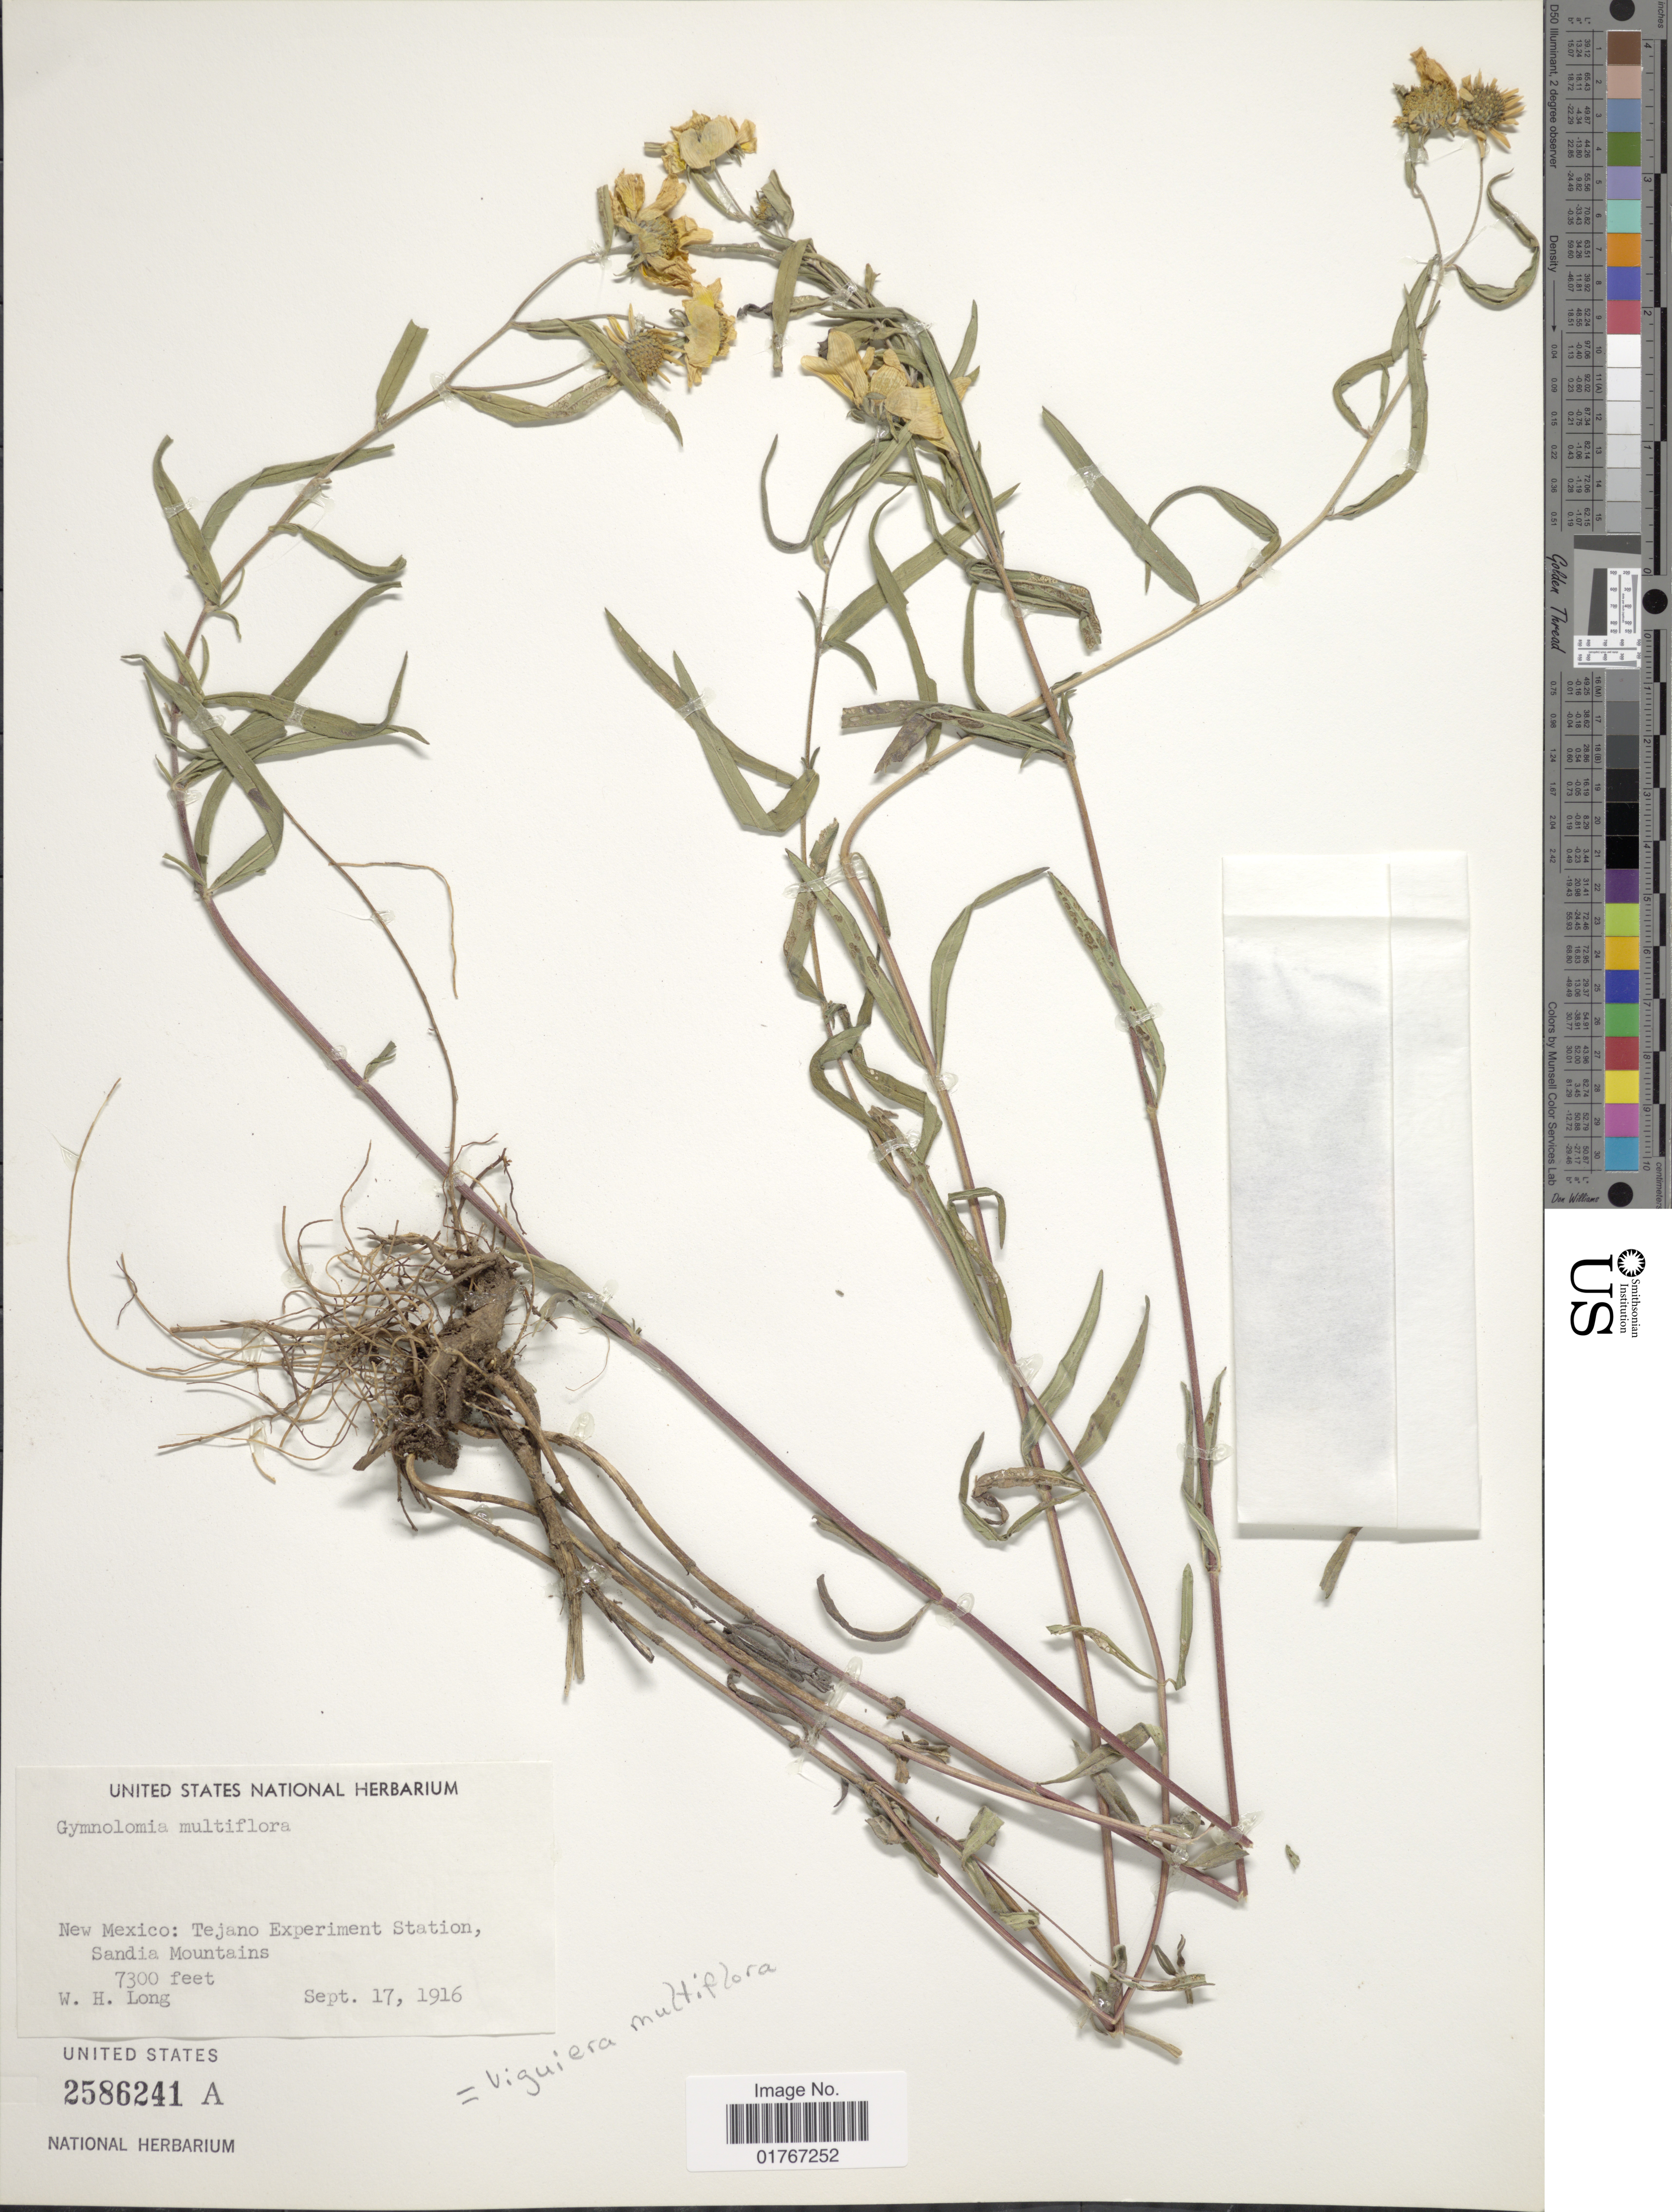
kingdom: Plantae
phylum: Tracheophyta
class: Magnoliopsida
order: Asterales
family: Asteraceae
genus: Heliomeris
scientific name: Heliomeris multiflora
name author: Nutt.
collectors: W. Long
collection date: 1916-09-17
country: United States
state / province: New Mexico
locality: Tejano Experiment Station, Sandia Mountains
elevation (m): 2225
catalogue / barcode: US 2586241A